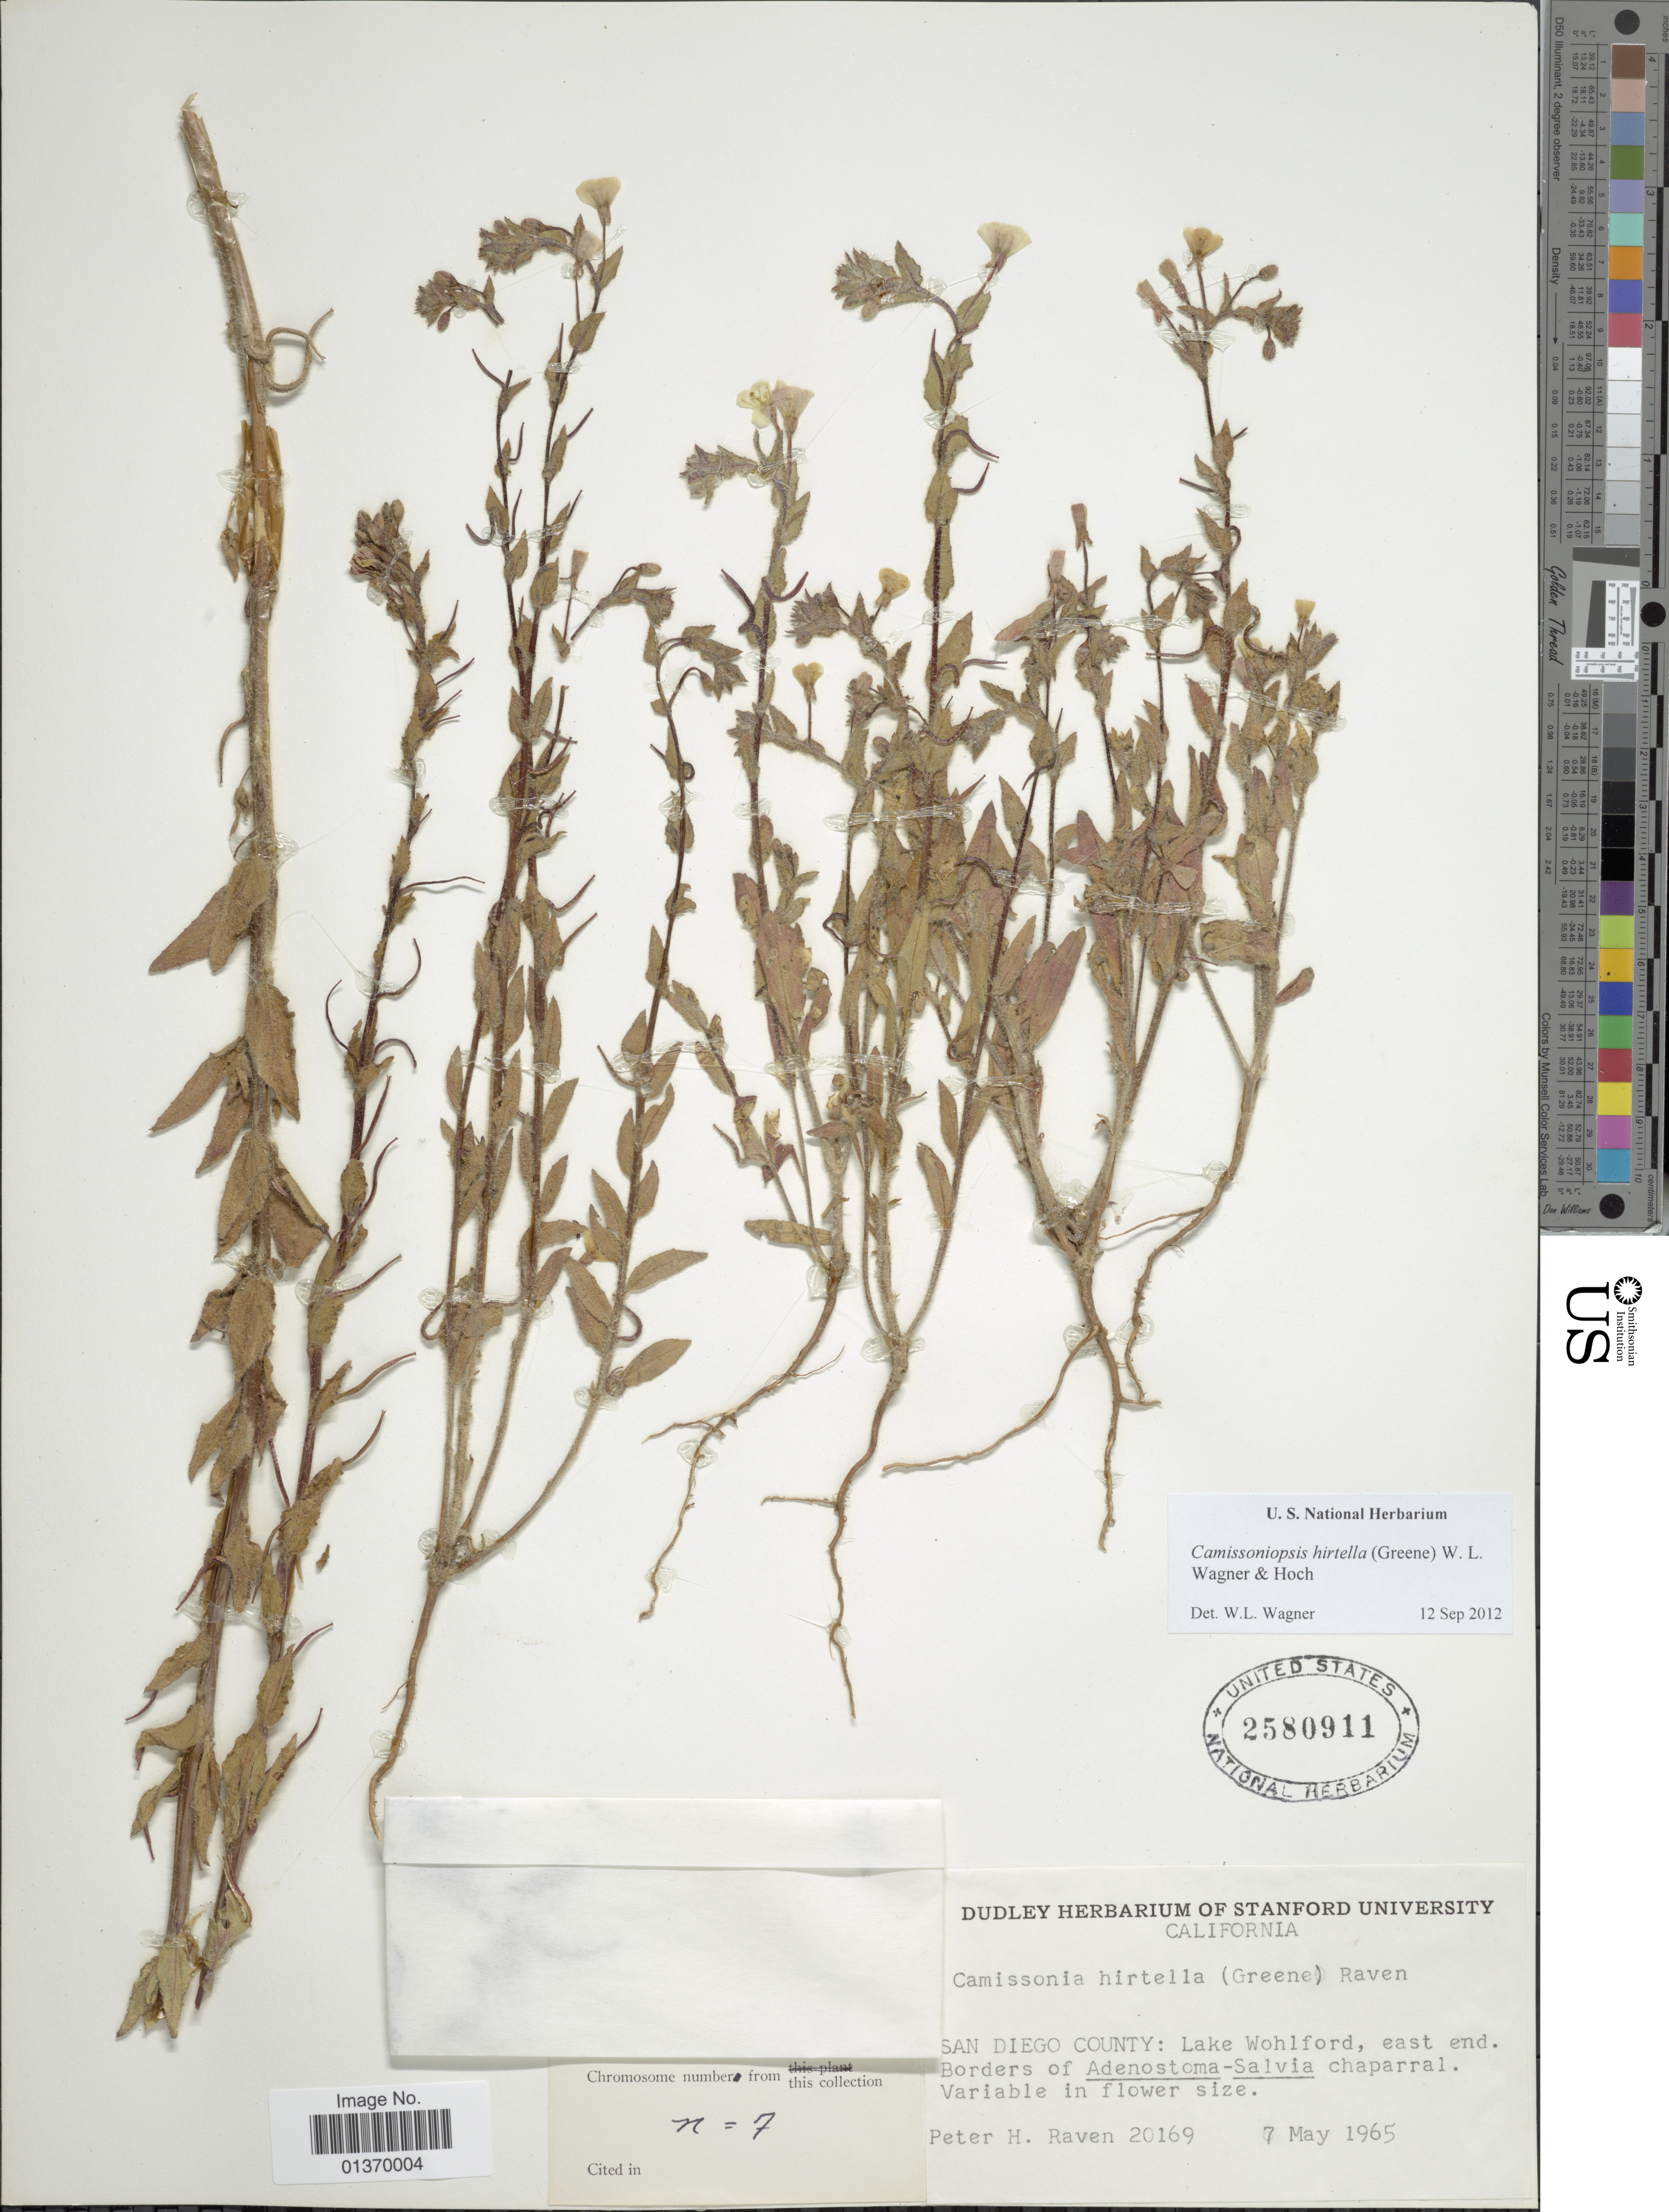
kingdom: Plantae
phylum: Tracheophyta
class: Magnoliopsida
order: Myrtales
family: Onagraceae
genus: Camissoniopsis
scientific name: Camissoniopsis hirtella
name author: (Greene) W.L. Wagner & Hoch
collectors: P. H. Raven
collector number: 20169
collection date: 1965-05-07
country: United States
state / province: California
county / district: San Diego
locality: San Diego County: Lake Wohlford, east end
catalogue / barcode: US 2580911